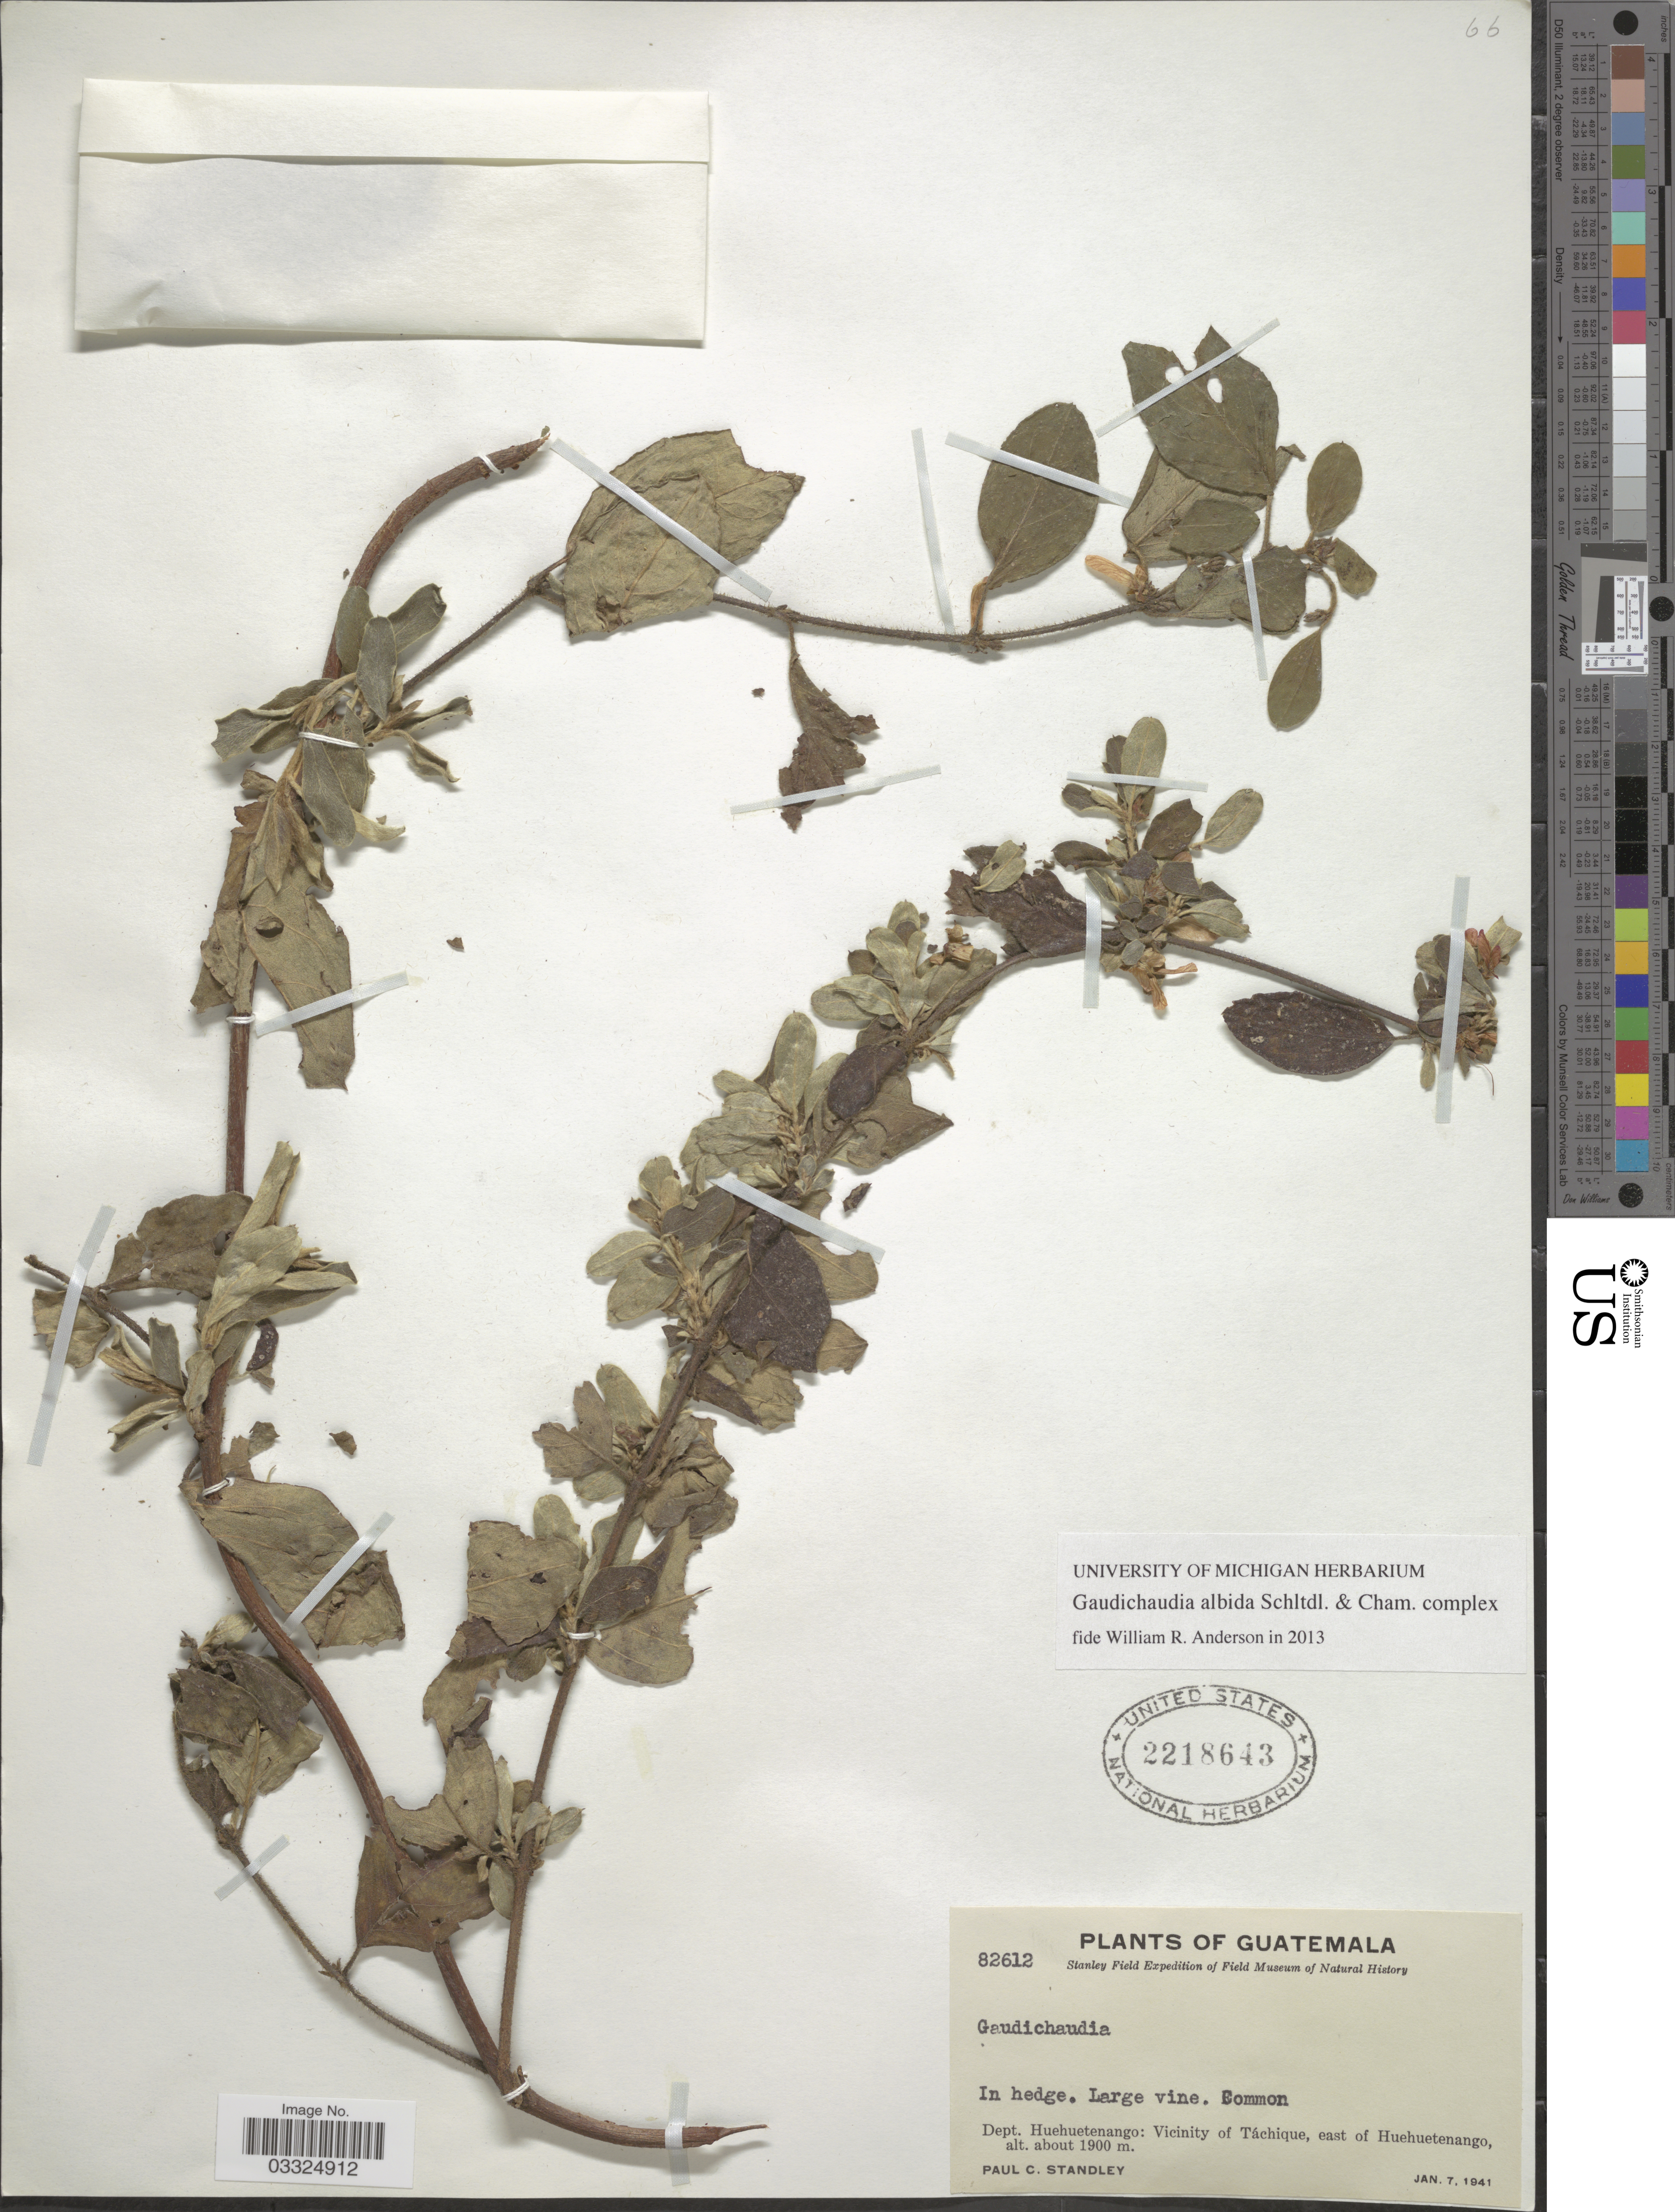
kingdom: Plantae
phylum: Tracheophyta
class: Magnoliopsida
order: Malpighiales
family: Malpighiaceae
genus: Gaudichaudia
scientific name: Gaudichaudia albida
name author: Schltdl. & Cham.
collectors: P. C. Standley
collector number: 82612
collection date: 1941-01-07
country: Guatemala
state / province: Huehuetenango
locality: Dept. Huehuetenango: Vicinity of Táchique, east of Huehuetenango.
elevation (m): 1900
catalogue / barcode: US 2218643